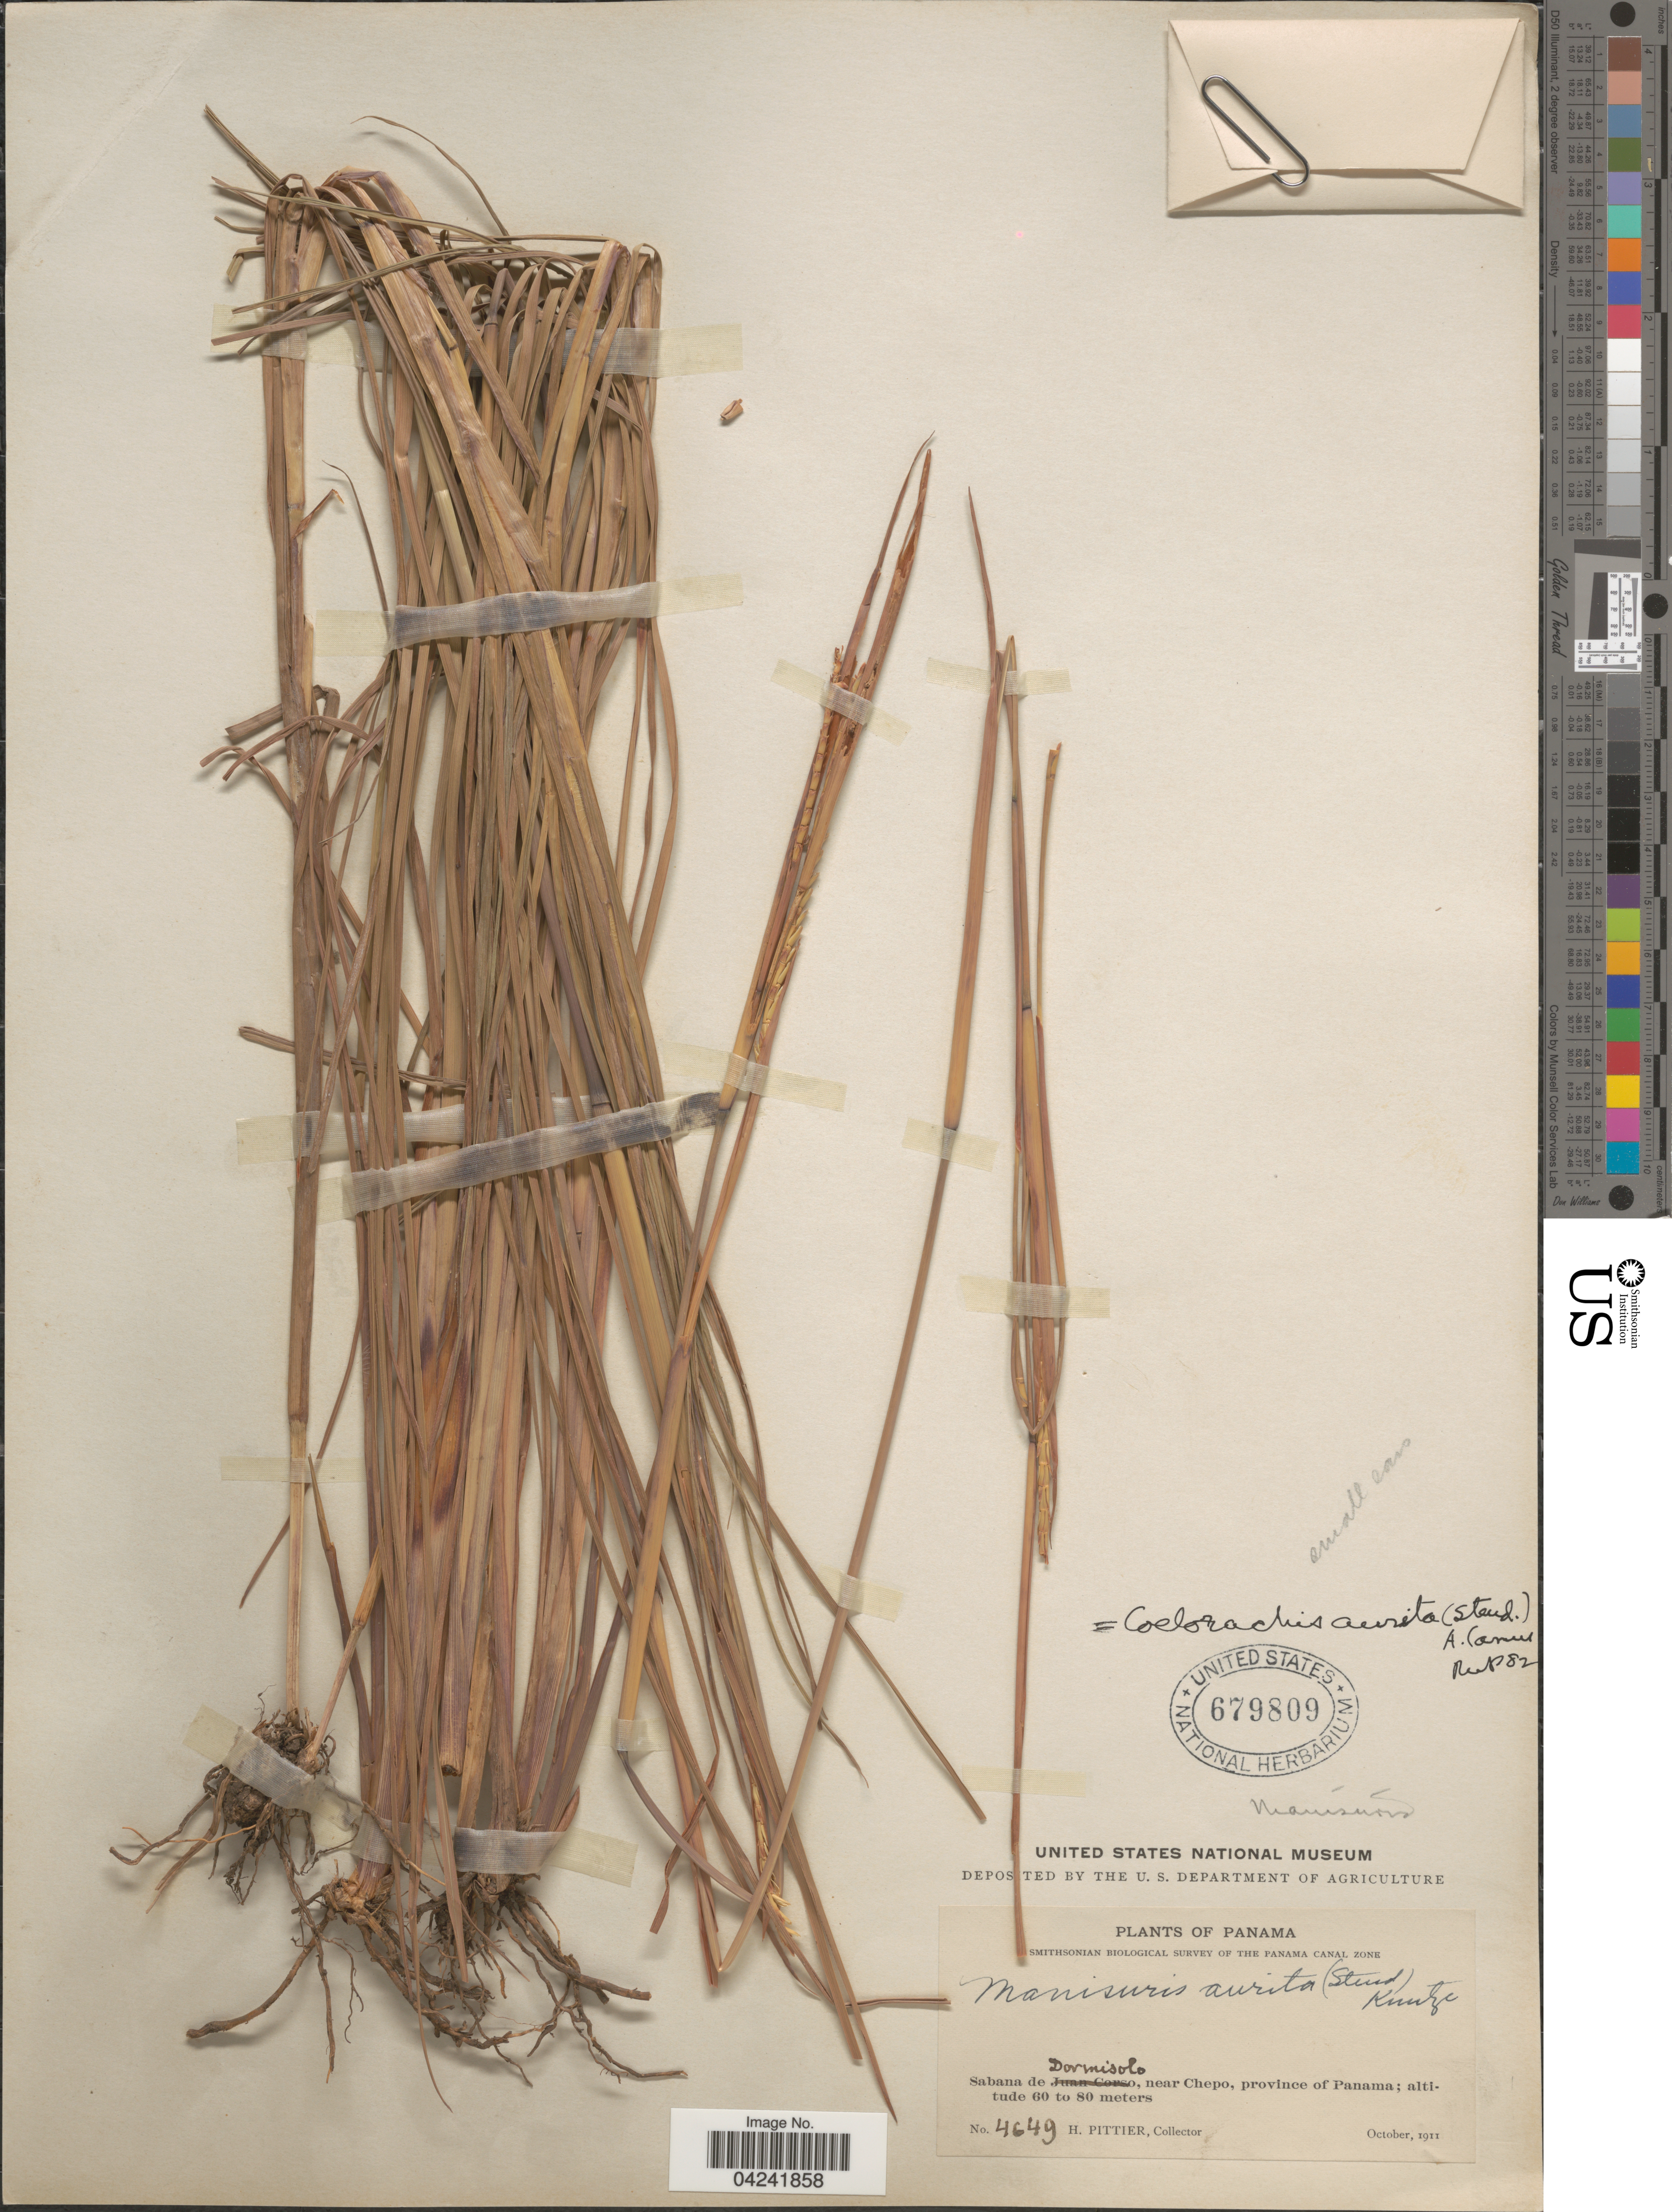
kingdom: Plantae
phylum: Tracheophyta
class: Liliopsida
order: Poales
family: Poaceae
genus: Mnesithea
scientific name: Mnesithea aurita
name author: (Steud.) de Koning & Sosef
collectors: H. F. Pittier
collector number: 4649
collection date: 1911-10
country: Panama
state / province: Panamá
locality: Smithsonian Biological Survey of the Panama Canal Zone. Sabana de Dormisolo, near Chepo.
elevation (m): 60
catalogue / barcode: US 679809